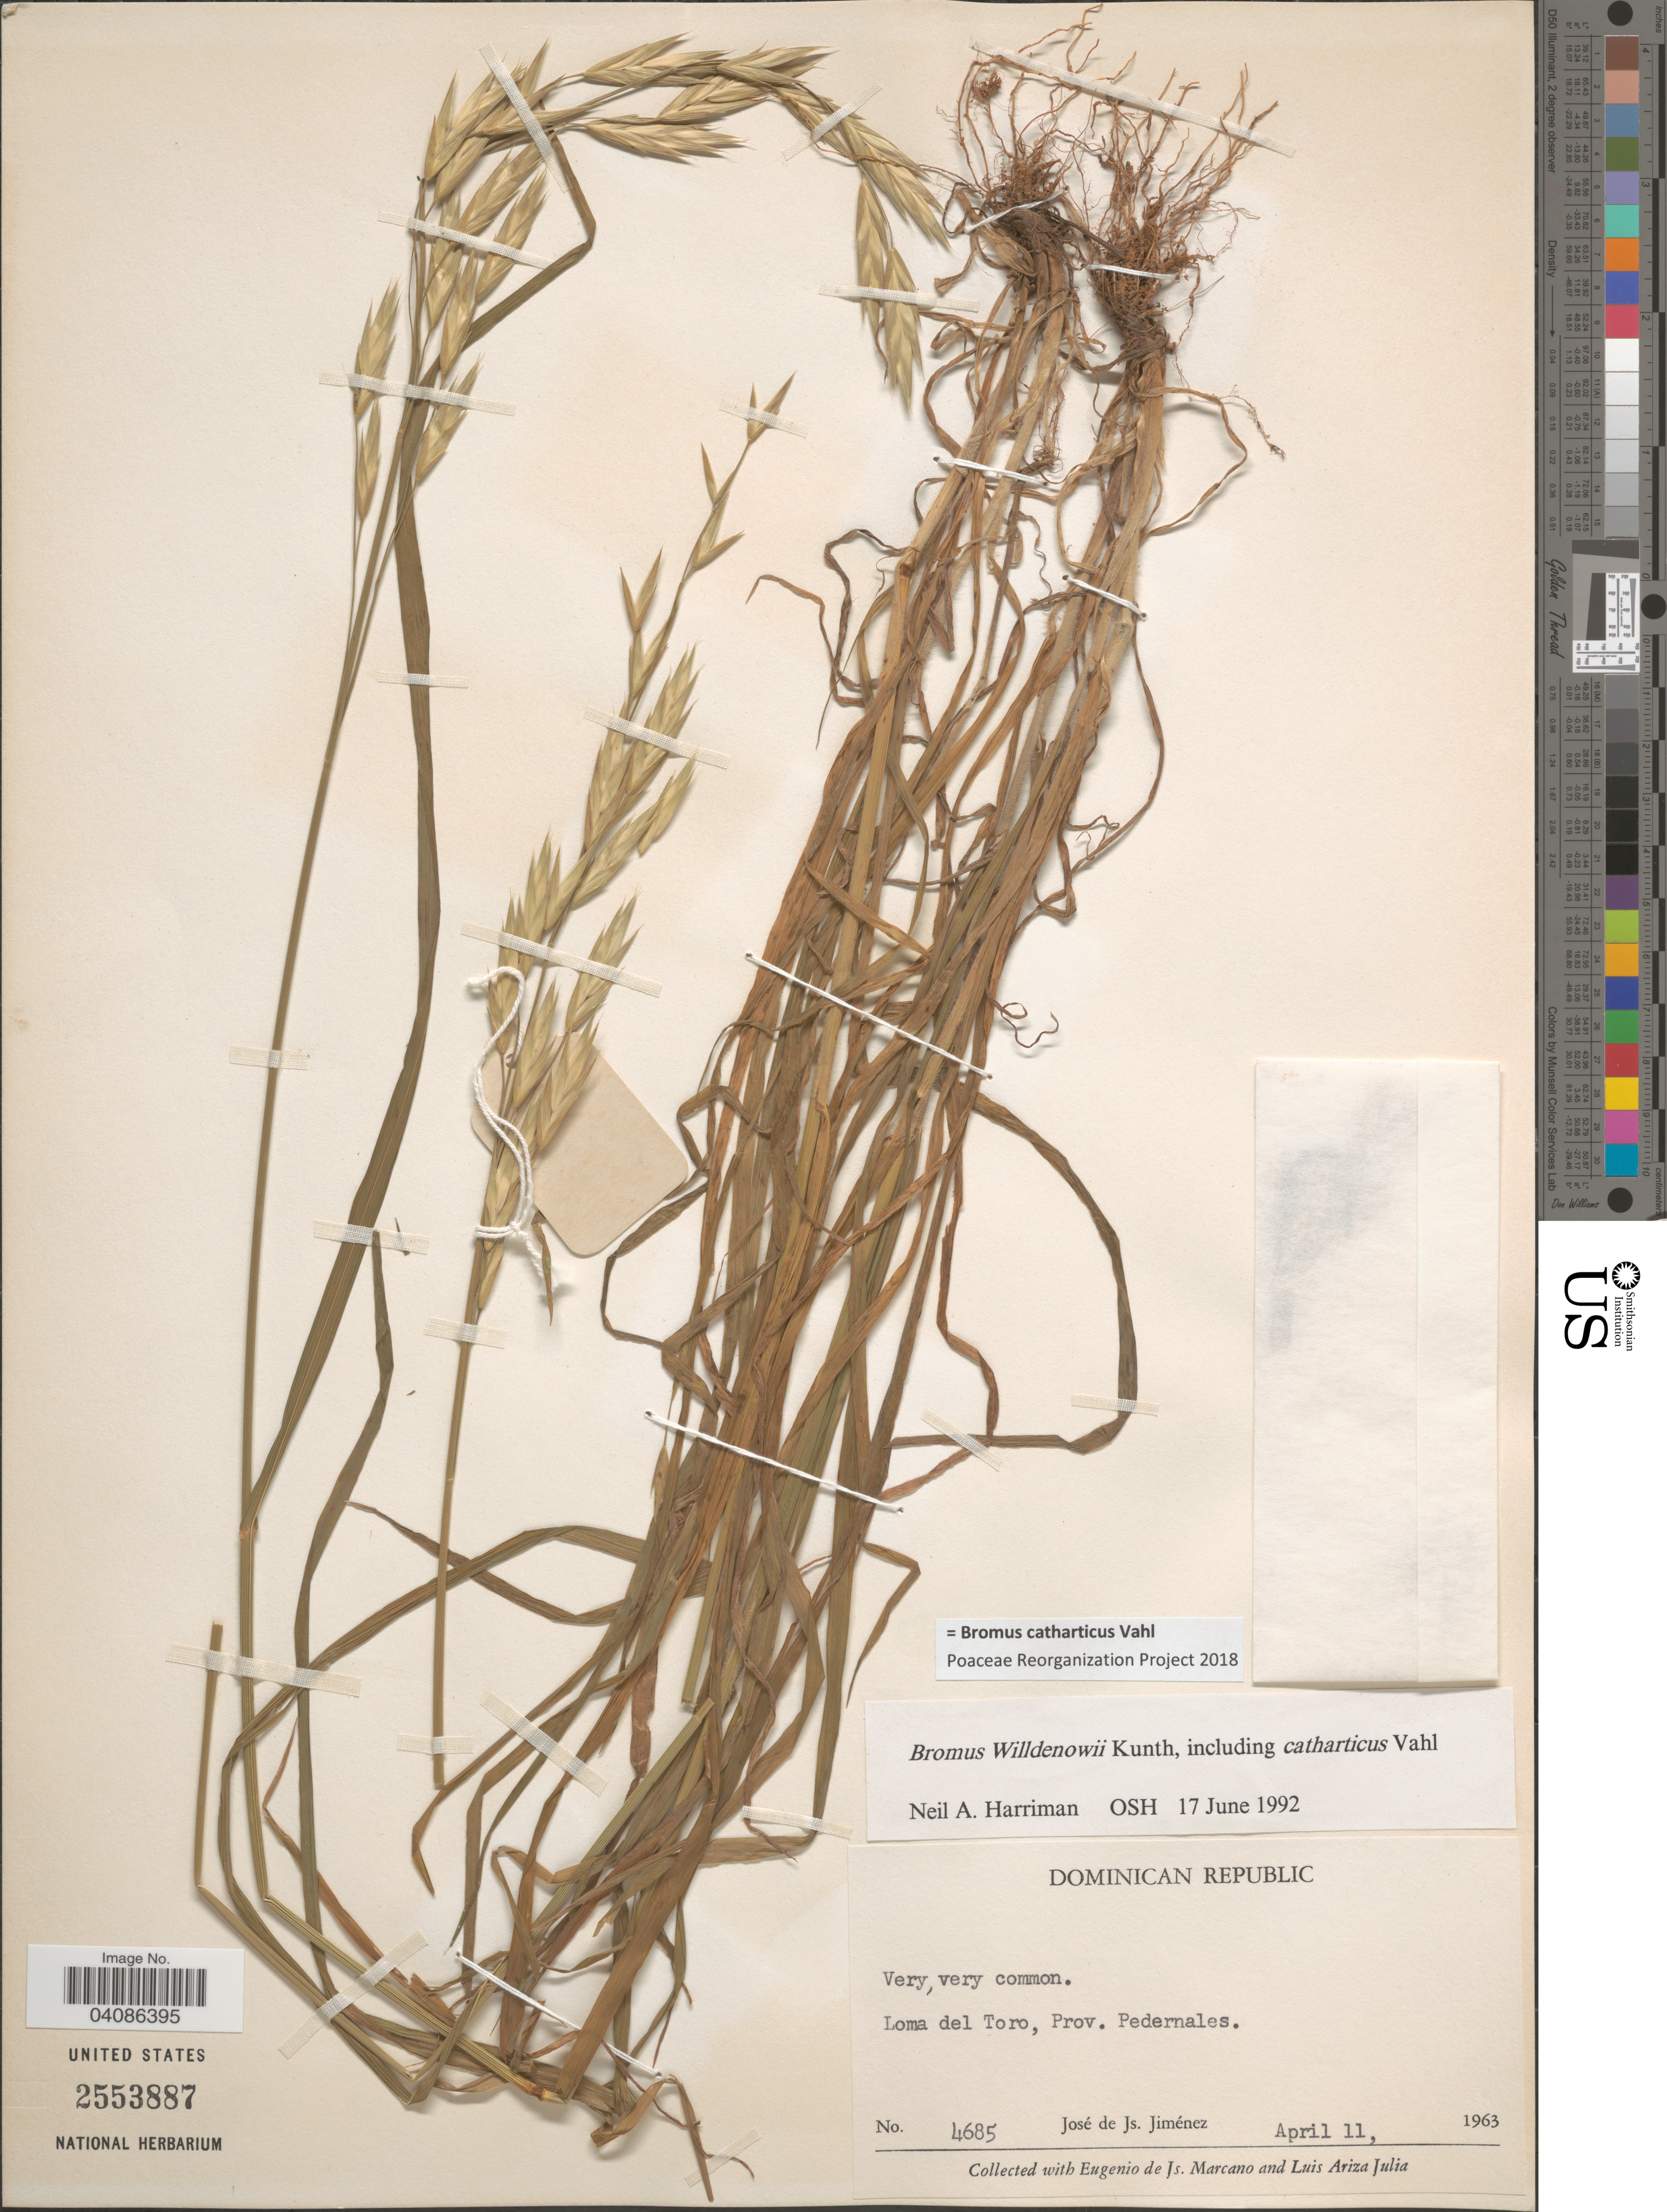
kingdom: Plantae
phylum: Tracheophyta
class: Liliopsida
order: Poales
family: Poaceae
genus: Bromus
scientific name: Bromus catharticus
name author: Vahl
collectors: J. J. Jiménez Almonte, E. J. Marcano F. & L. Ariza-Julia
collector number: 4685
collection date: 1963-04-11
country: Dominican Republic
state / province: Pedernales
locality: Loma del Toro.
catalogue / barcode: US 2553887